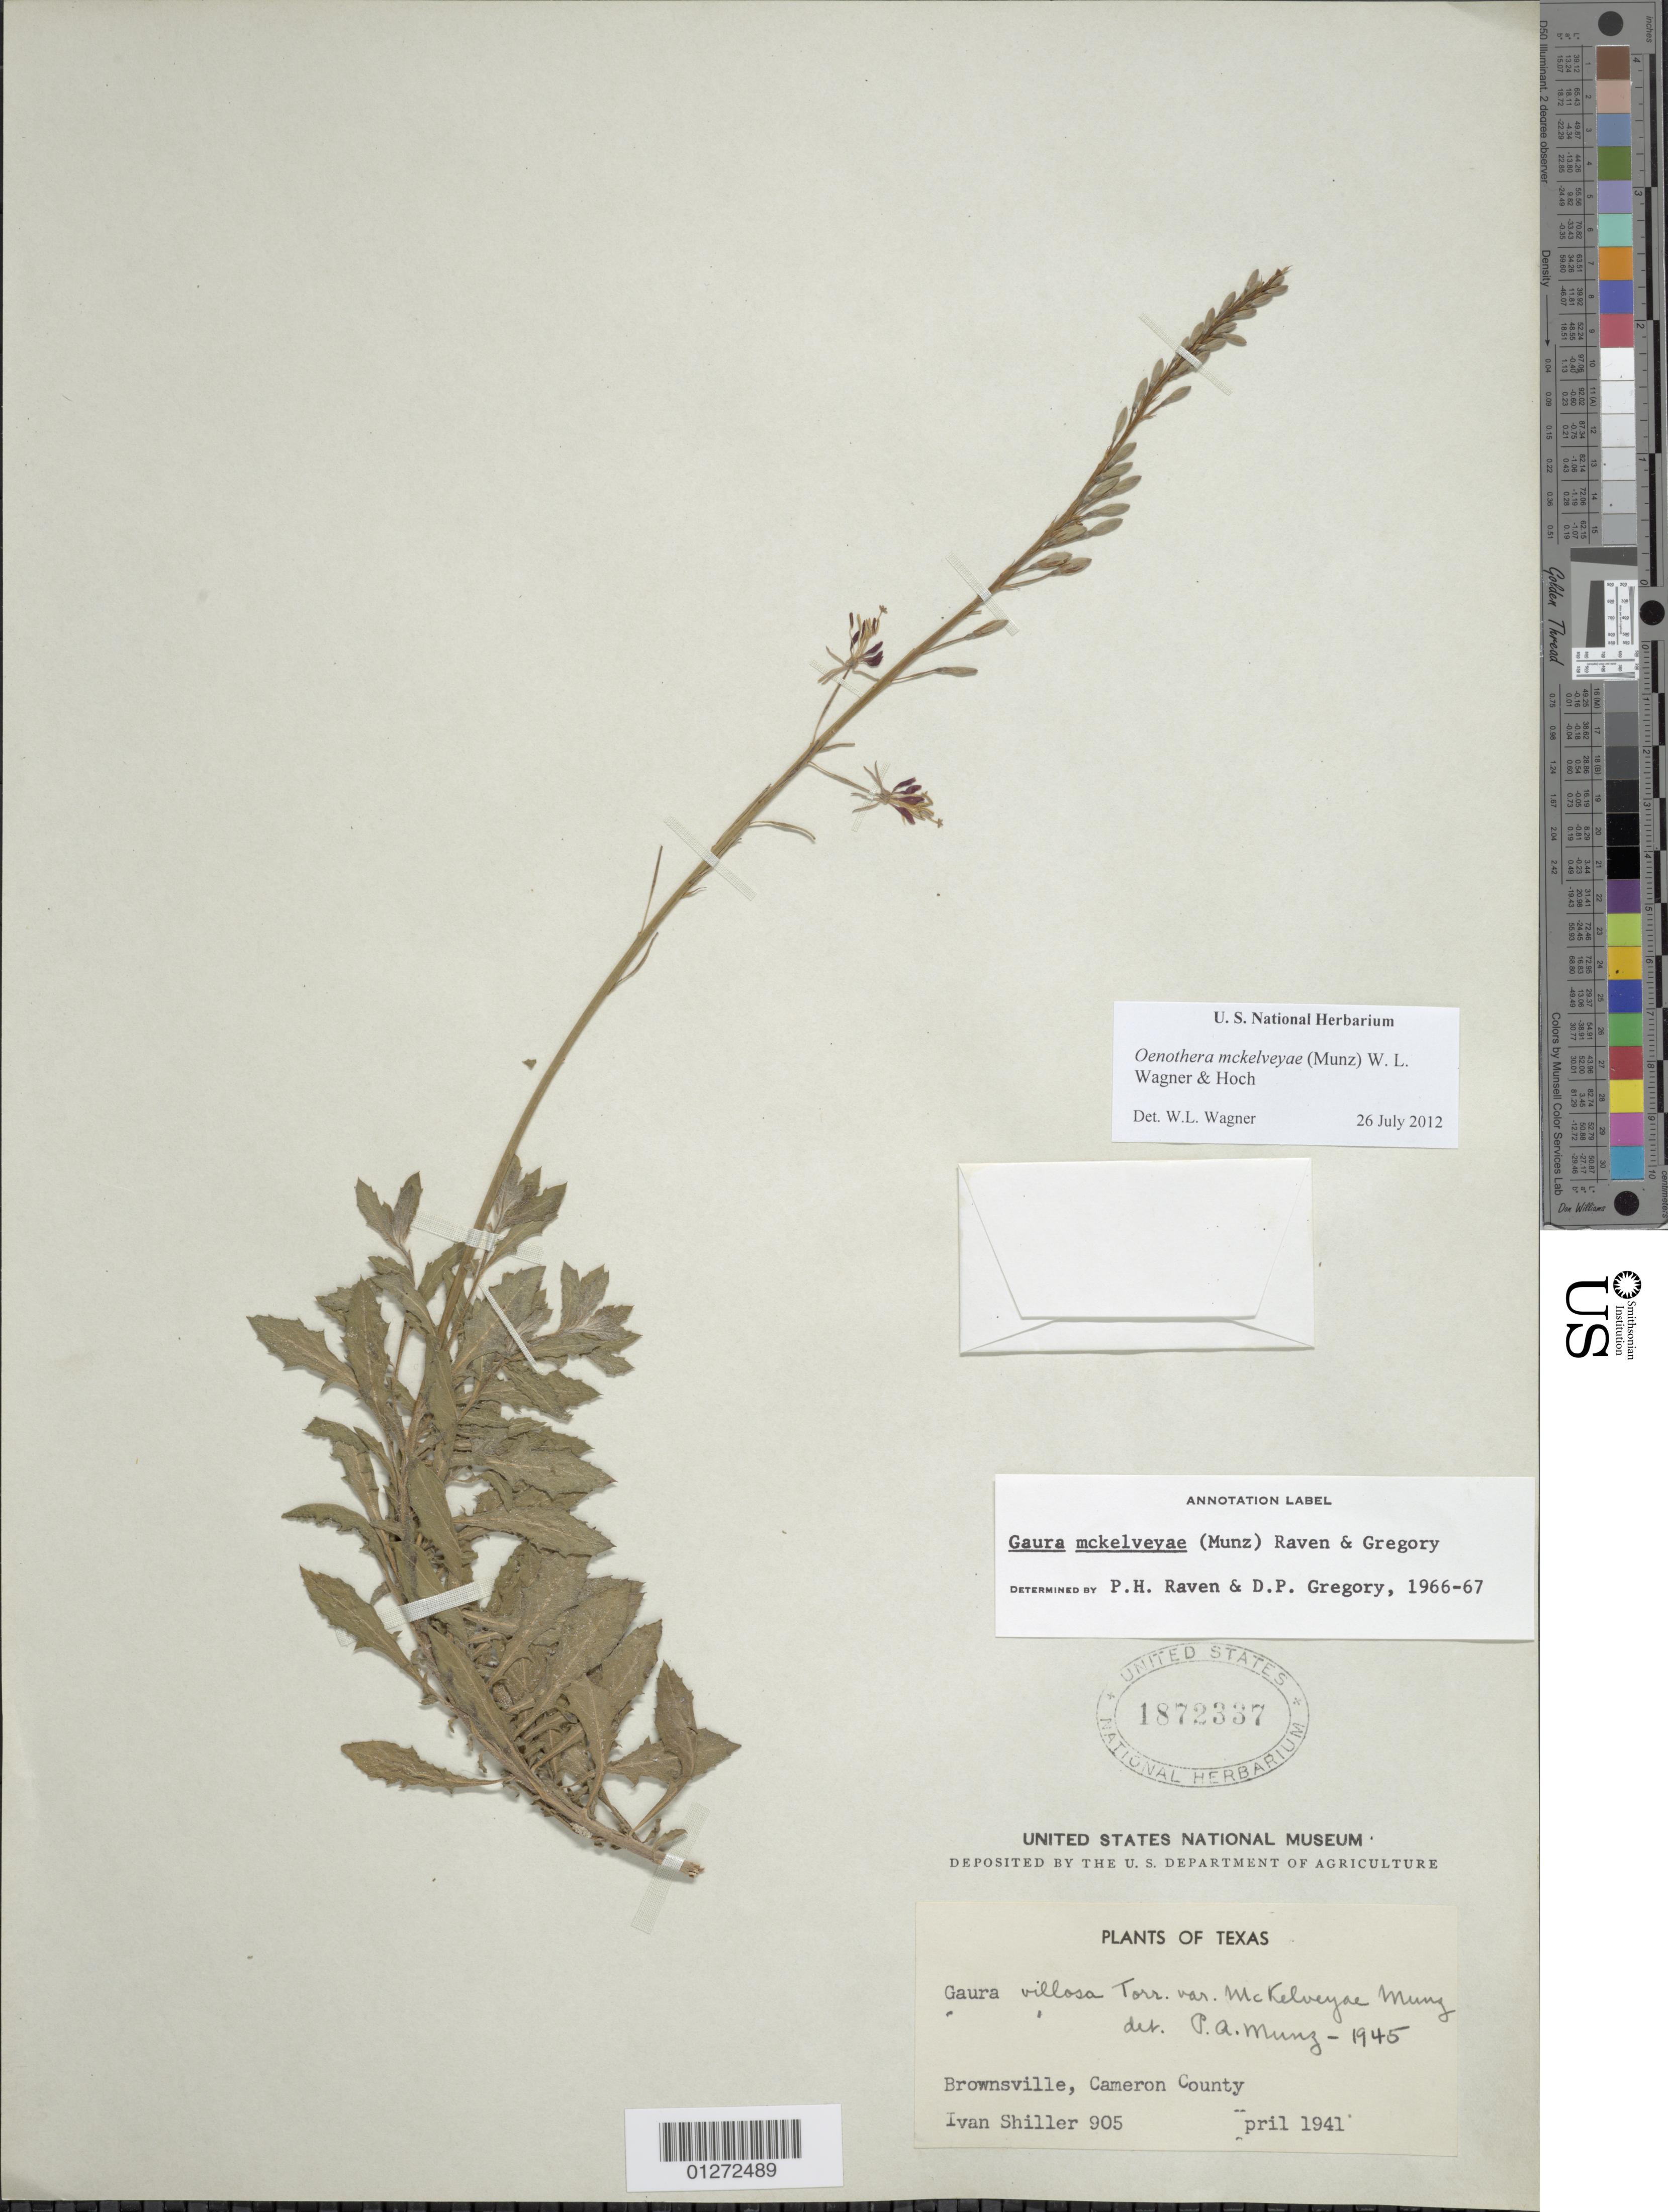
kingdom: Plantae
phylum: Tracheophyta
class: Magnoliopsida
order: Myrtales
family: Onagraceae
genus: Oenothera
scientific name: Oenothera mckelveyae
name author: (Munz) W.L. Wagner & Hoch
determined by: Wagner, W. L., (BOT), Smithsonian Institution - National Museum of Natural History (UNITED STATES)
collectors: I. Shiller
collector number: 905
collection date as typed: April 1941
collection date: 1941-04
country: United States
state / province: Texas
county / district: Cameron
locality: Brownsville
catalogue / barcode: US 1872337